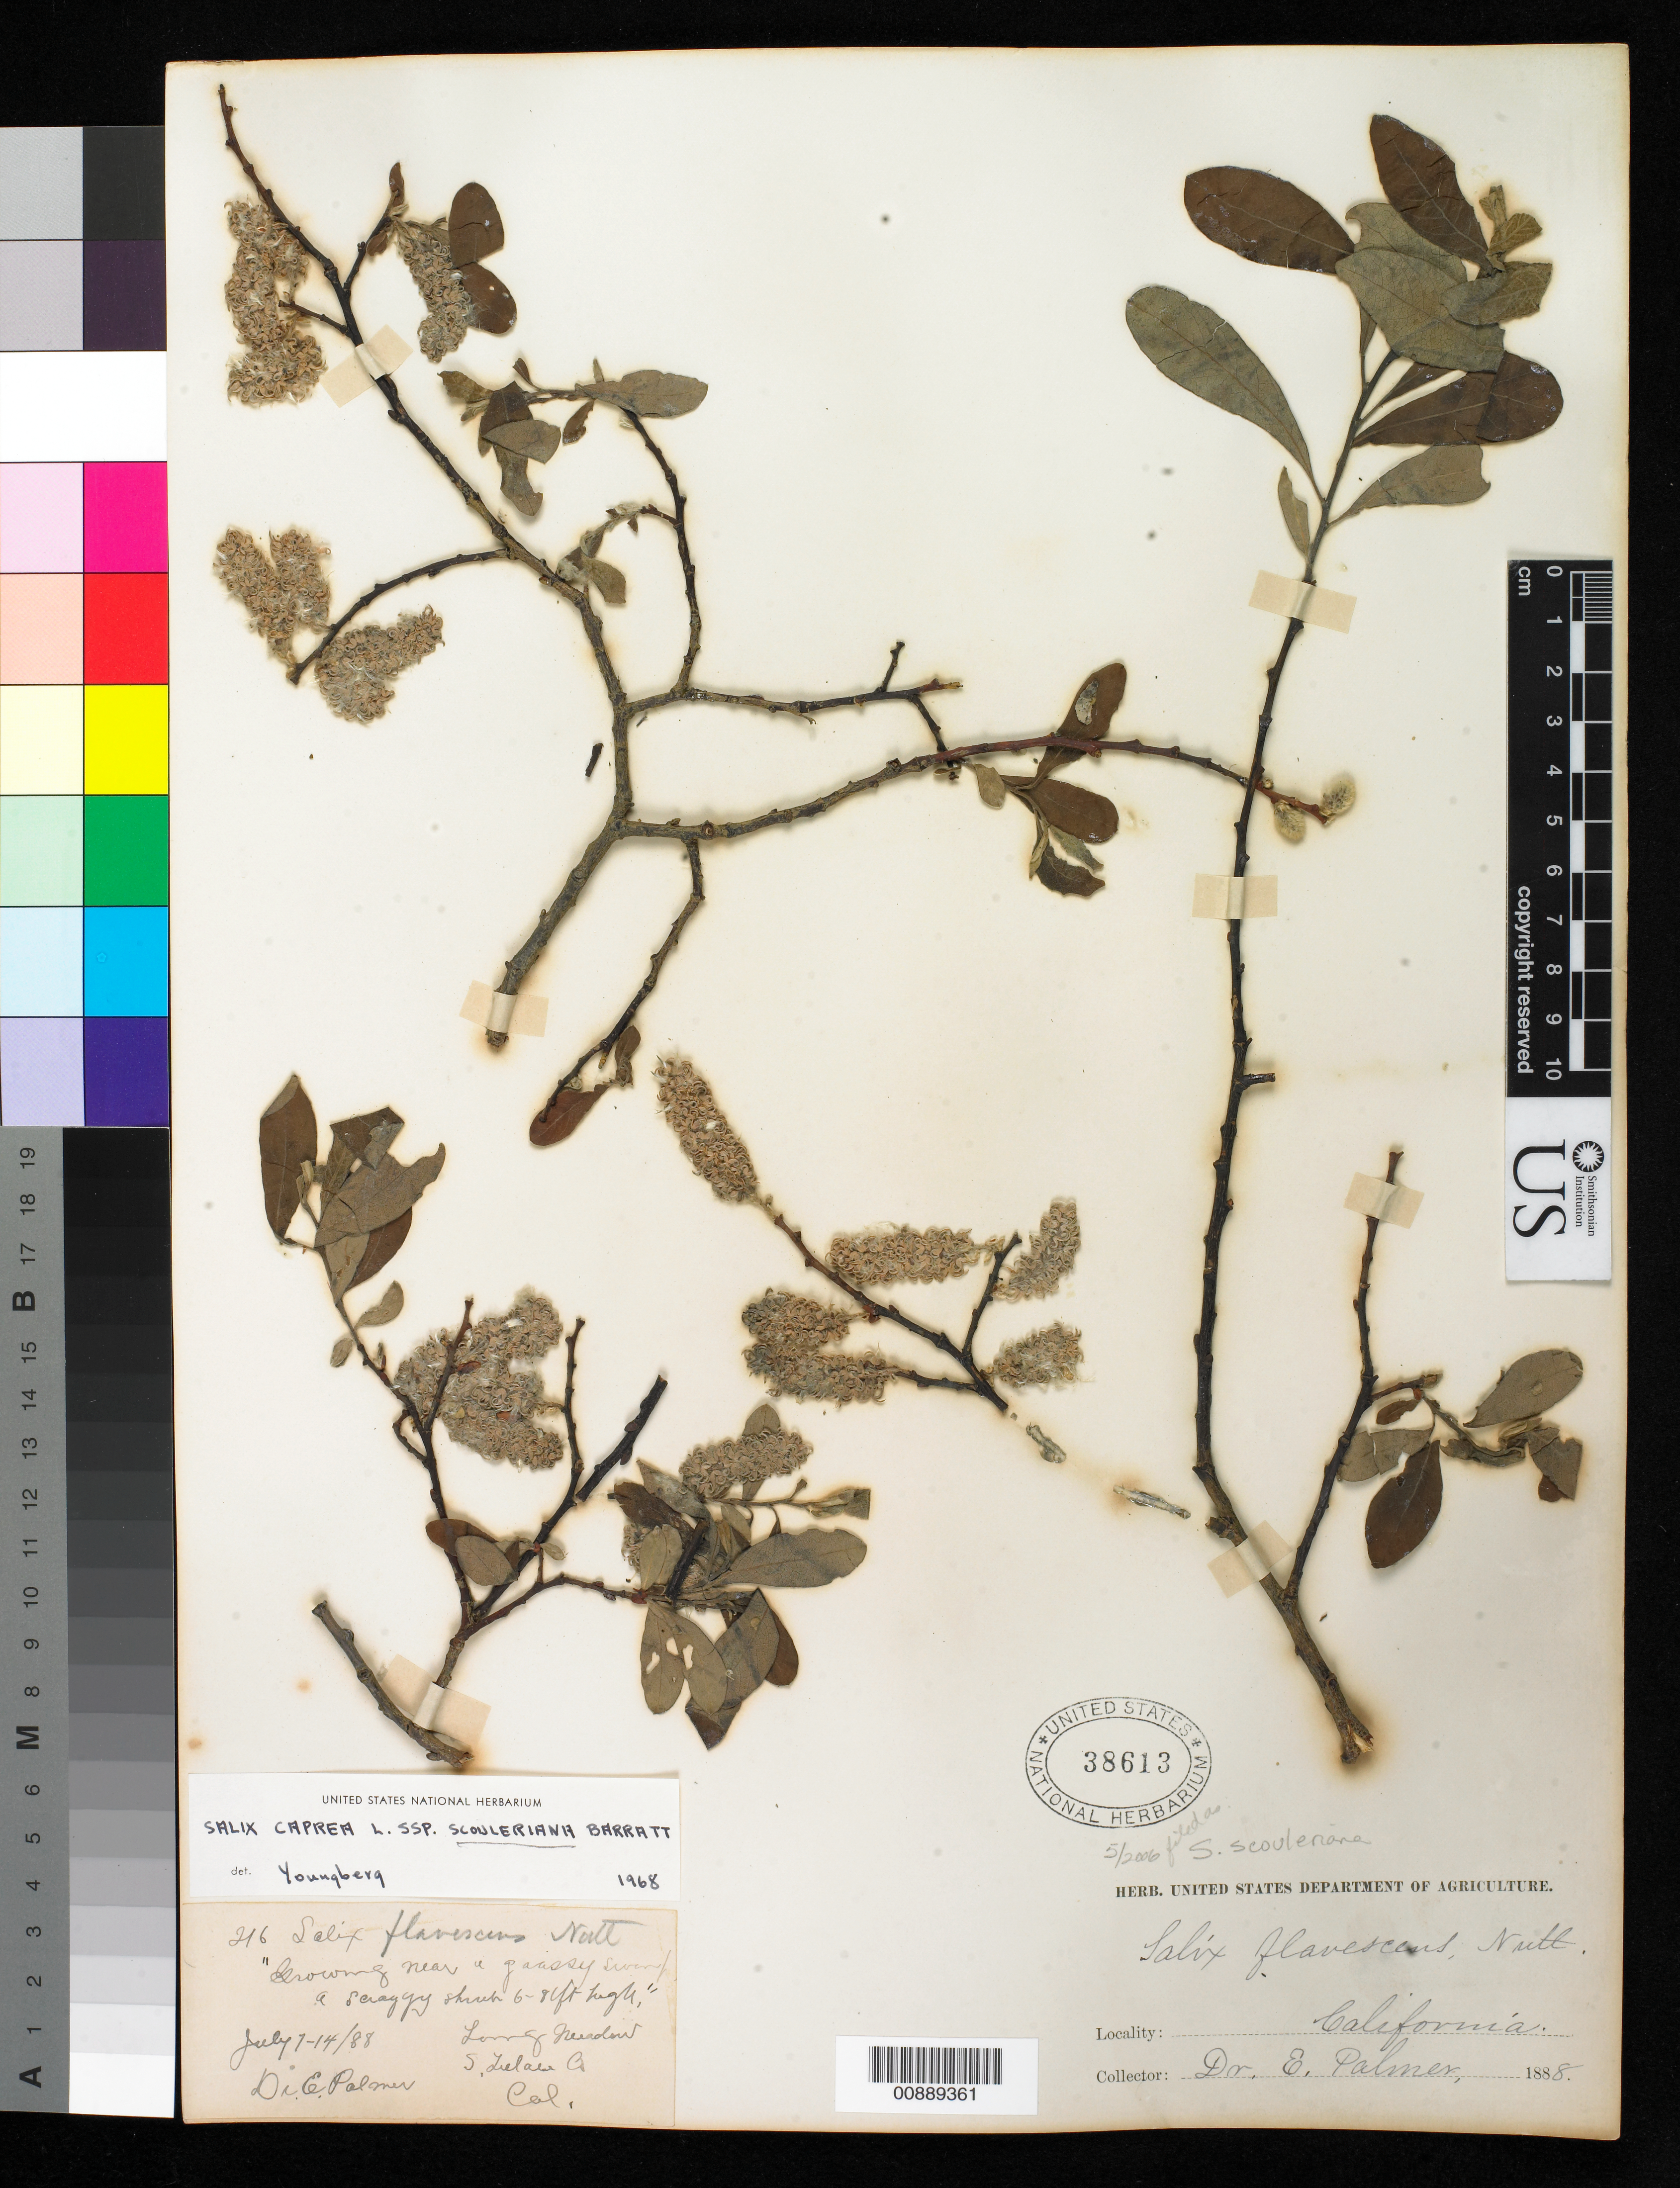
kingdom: Plantae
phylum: Tracheophyta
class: Magnoliopsida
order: Malpighiales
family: Salicaceae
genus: Salix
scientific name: Salix scouleriana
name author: Barratt ex Hook.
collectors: E. Palmer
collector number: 216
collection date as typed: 07 Jul 1888 to 14 Jul 1888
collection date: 1888-07-07/1888-07-14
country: United States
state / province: California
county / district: Tulare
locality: Long Meadow, S. Tulare County, California.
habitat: Growing near grassy swamp.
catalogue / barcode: US 38613